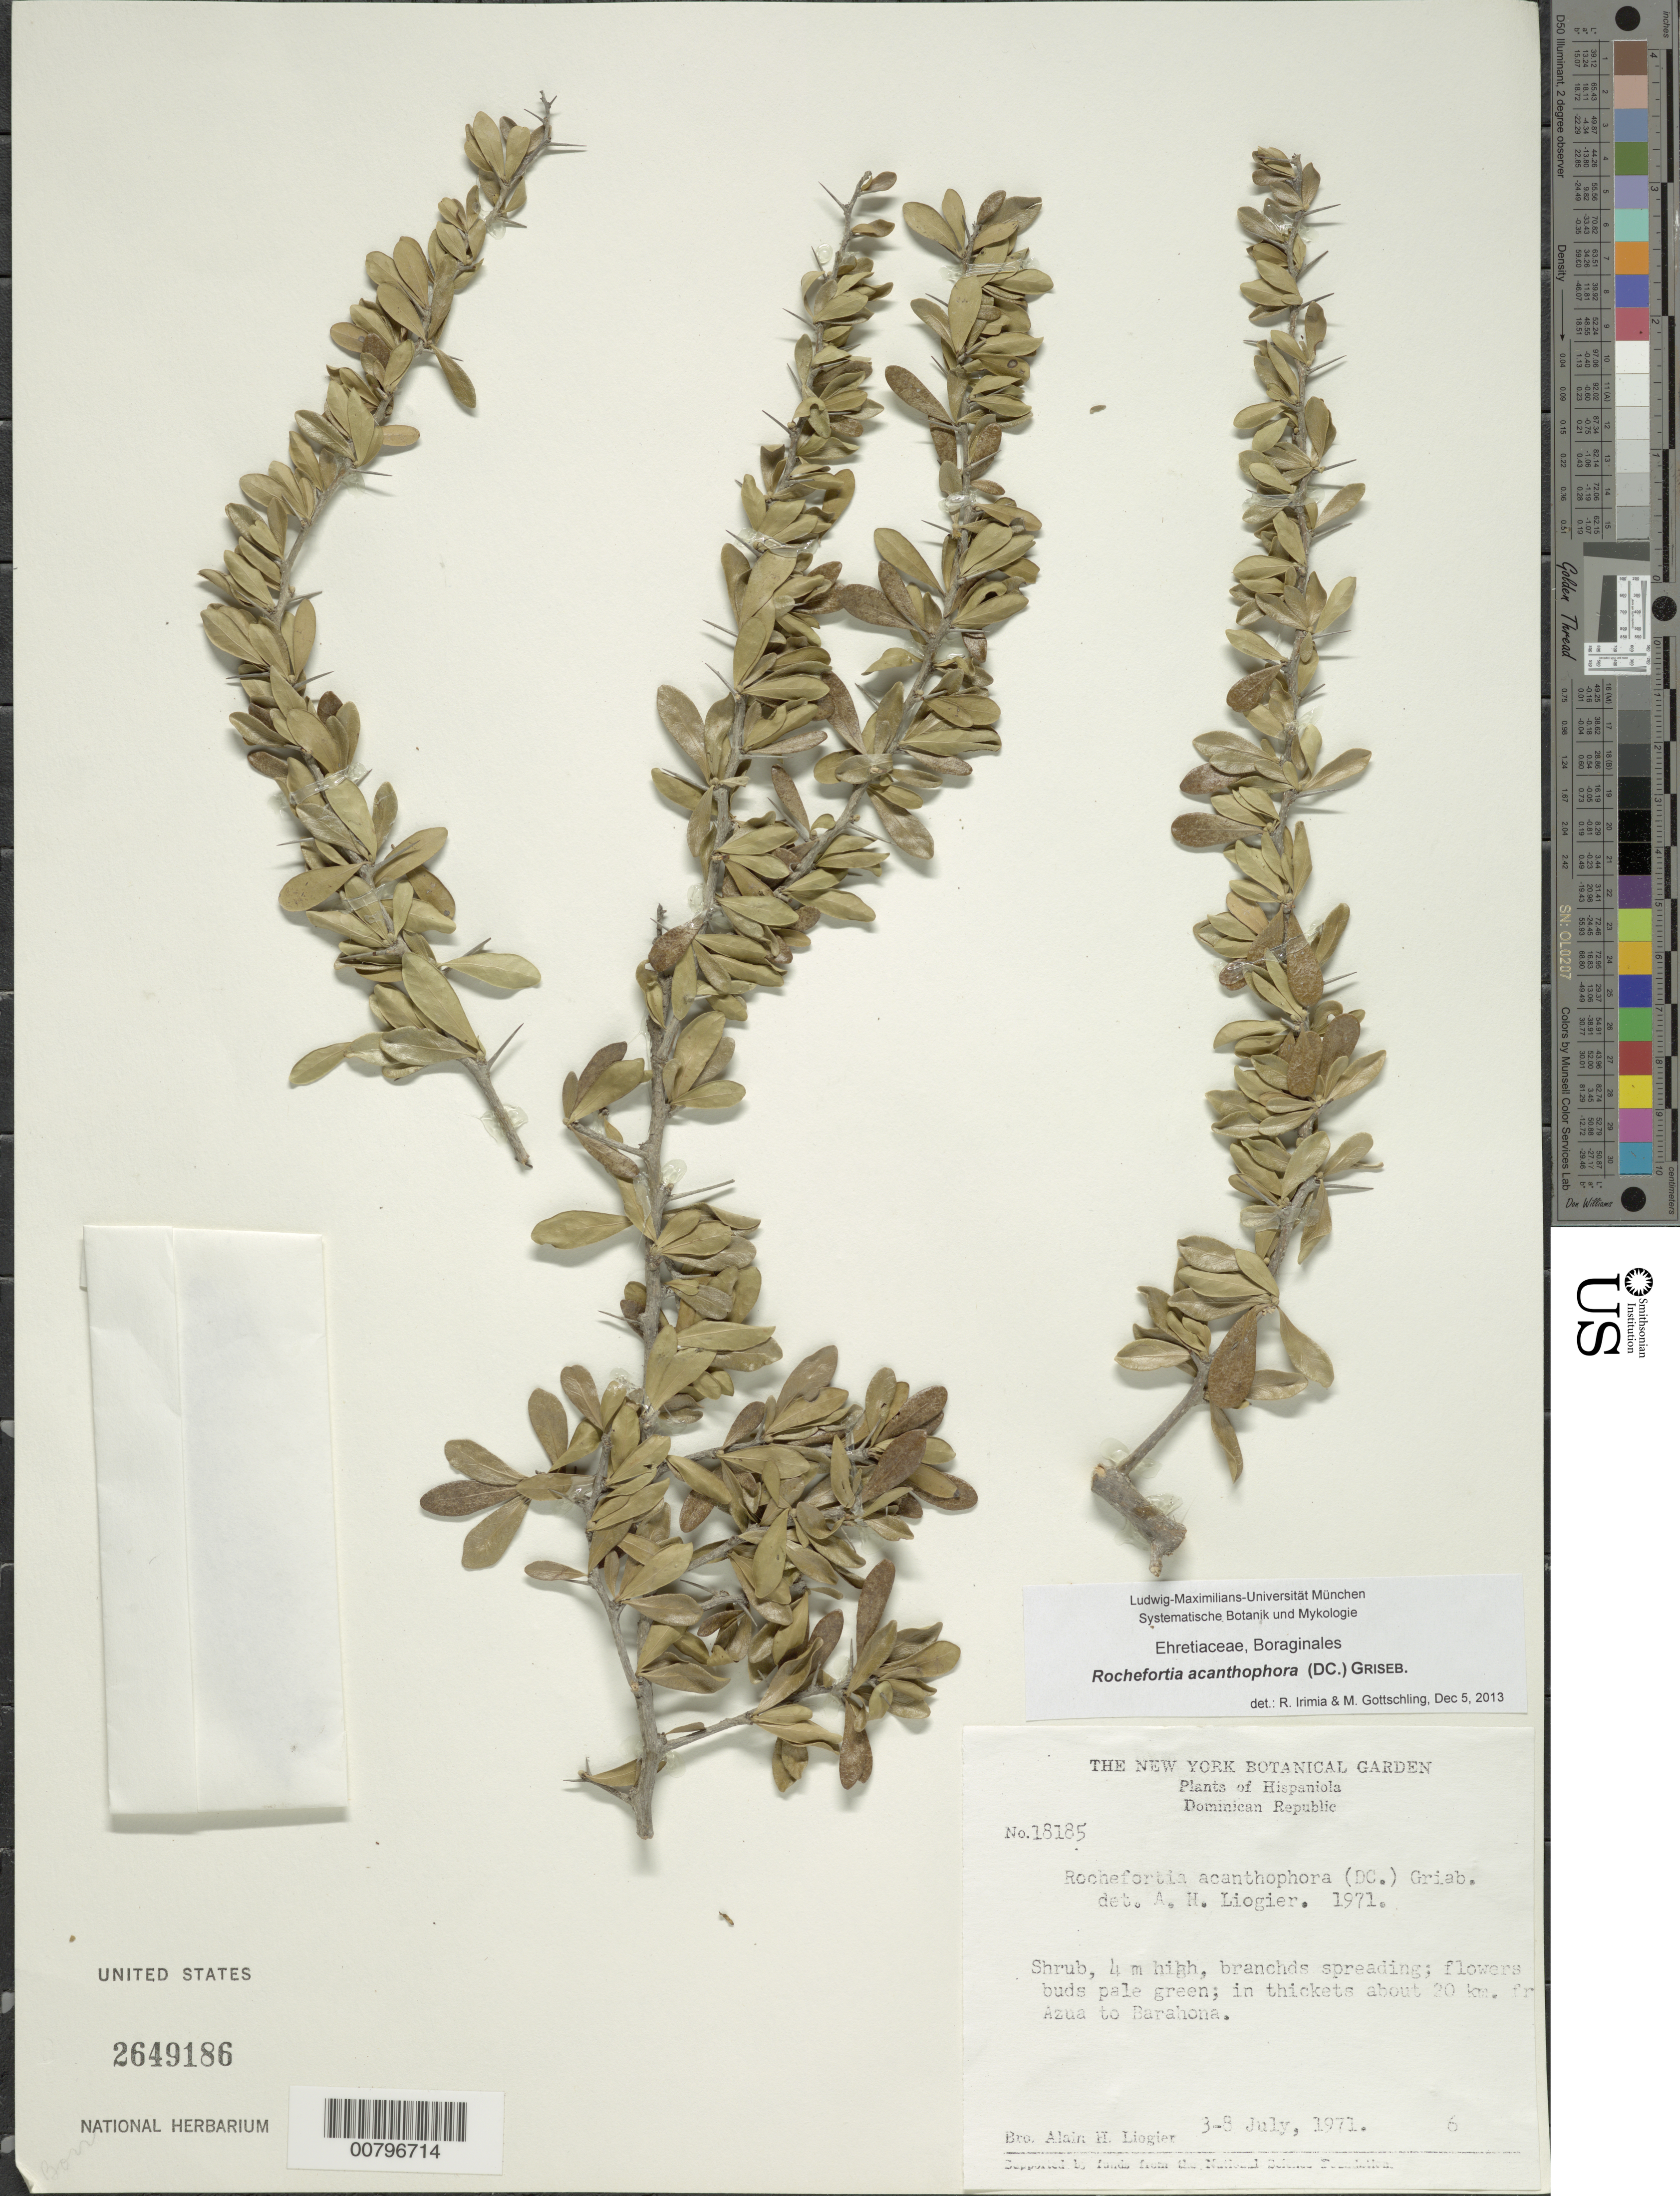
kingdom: Plantae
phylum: Tracheophyta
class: Magnoliopsida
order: Boraginales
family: Ehretiaceae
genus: Rochefortia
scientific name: Rochefortia acanthophora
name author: (DC.) Griseb.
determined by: Liogier, Alain H.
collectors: A. H. Liogier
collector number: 18185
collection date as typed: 03 Jul 1971 to 08 Jul 1971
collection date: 1971-07-03/1971-07-08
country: Dominican Republic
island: Hispaniola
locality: About 20 km from Azua to Barahona.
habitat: In thickets.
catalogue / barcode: US 2649196